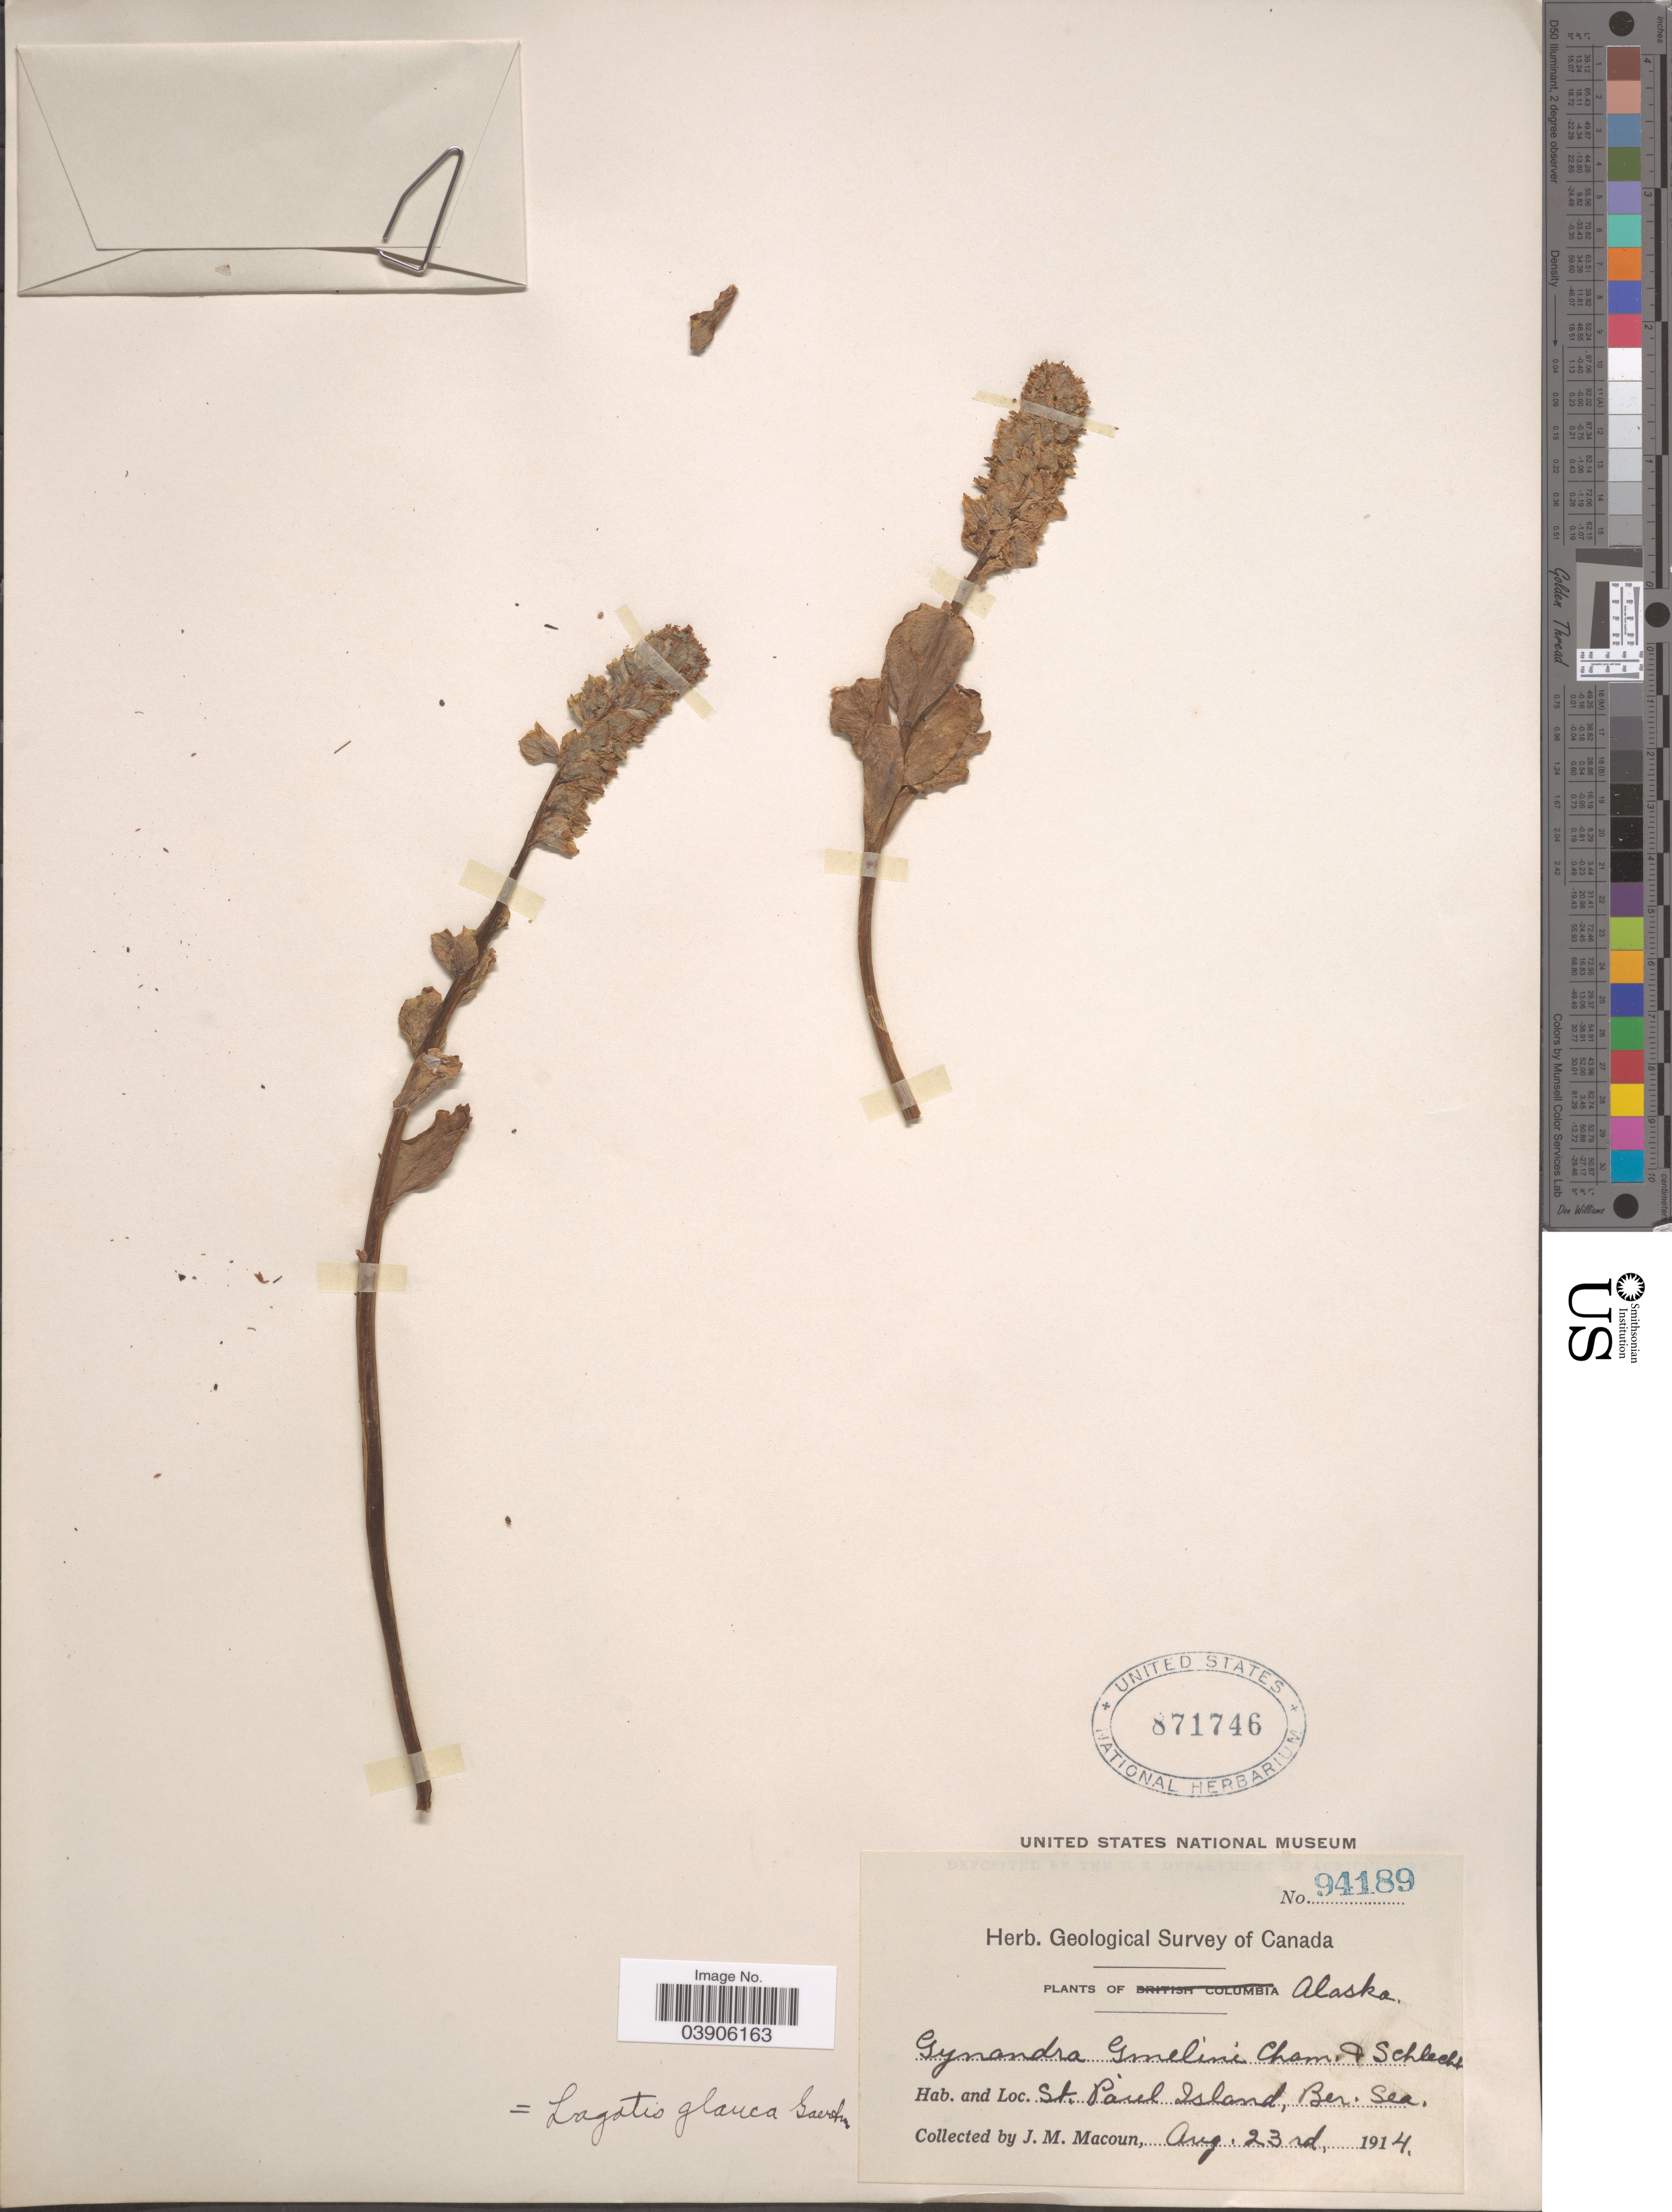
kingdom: Plantae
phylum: Tracheophyta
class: Magnoliopsida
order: Lamiales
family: Plantaginaceae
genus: Lagotis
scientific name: Lagotis glauca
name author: Gaertn.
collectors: J. M. Macoun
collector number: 94189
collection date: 1914-08-23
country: United States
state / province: Alaska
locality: St. Paul Island, Ber. Sea.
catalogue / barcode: US 871746